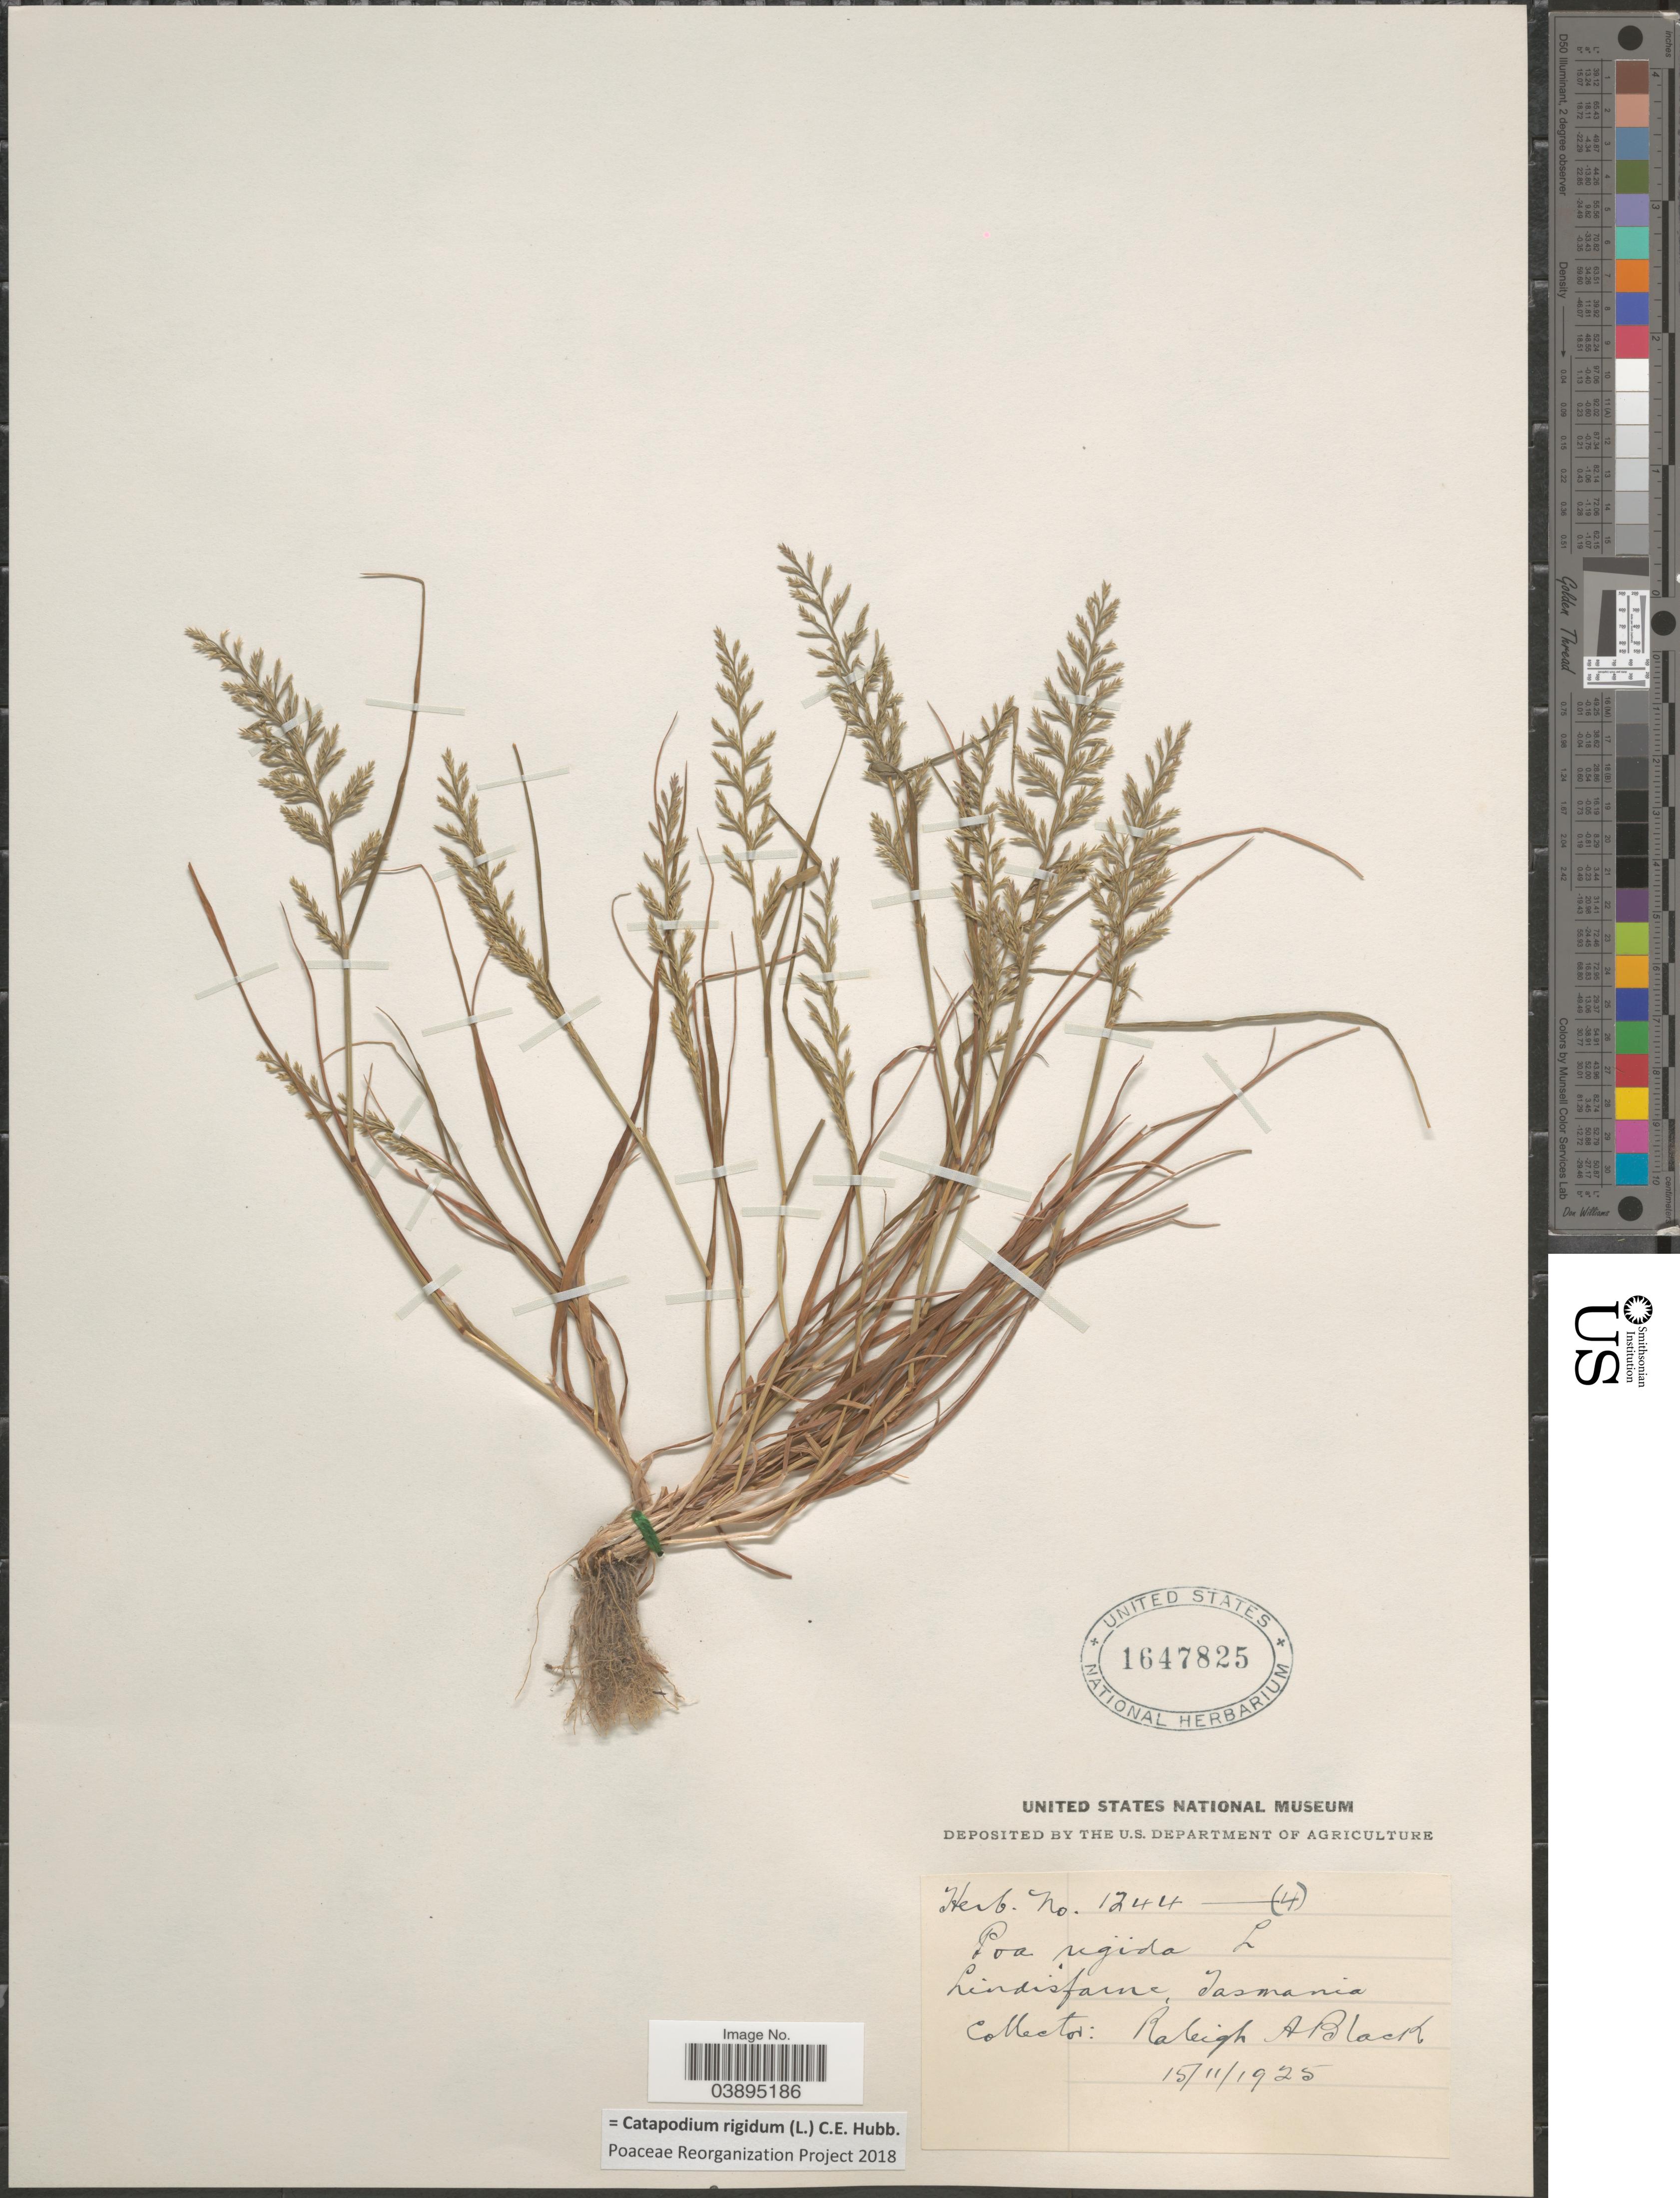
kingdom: Plantae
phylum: Tracheophyta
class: Liliopsida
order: Poales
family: Poaceae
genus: Catapodium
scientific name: Catapodium rigidum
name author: (L.) C.E. Hubb.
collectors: R. A. Black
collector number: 1244-(4)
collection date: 1925-11-15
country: Australia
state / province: Tasmania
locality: Lindisfarne.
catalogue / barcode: US 1647825